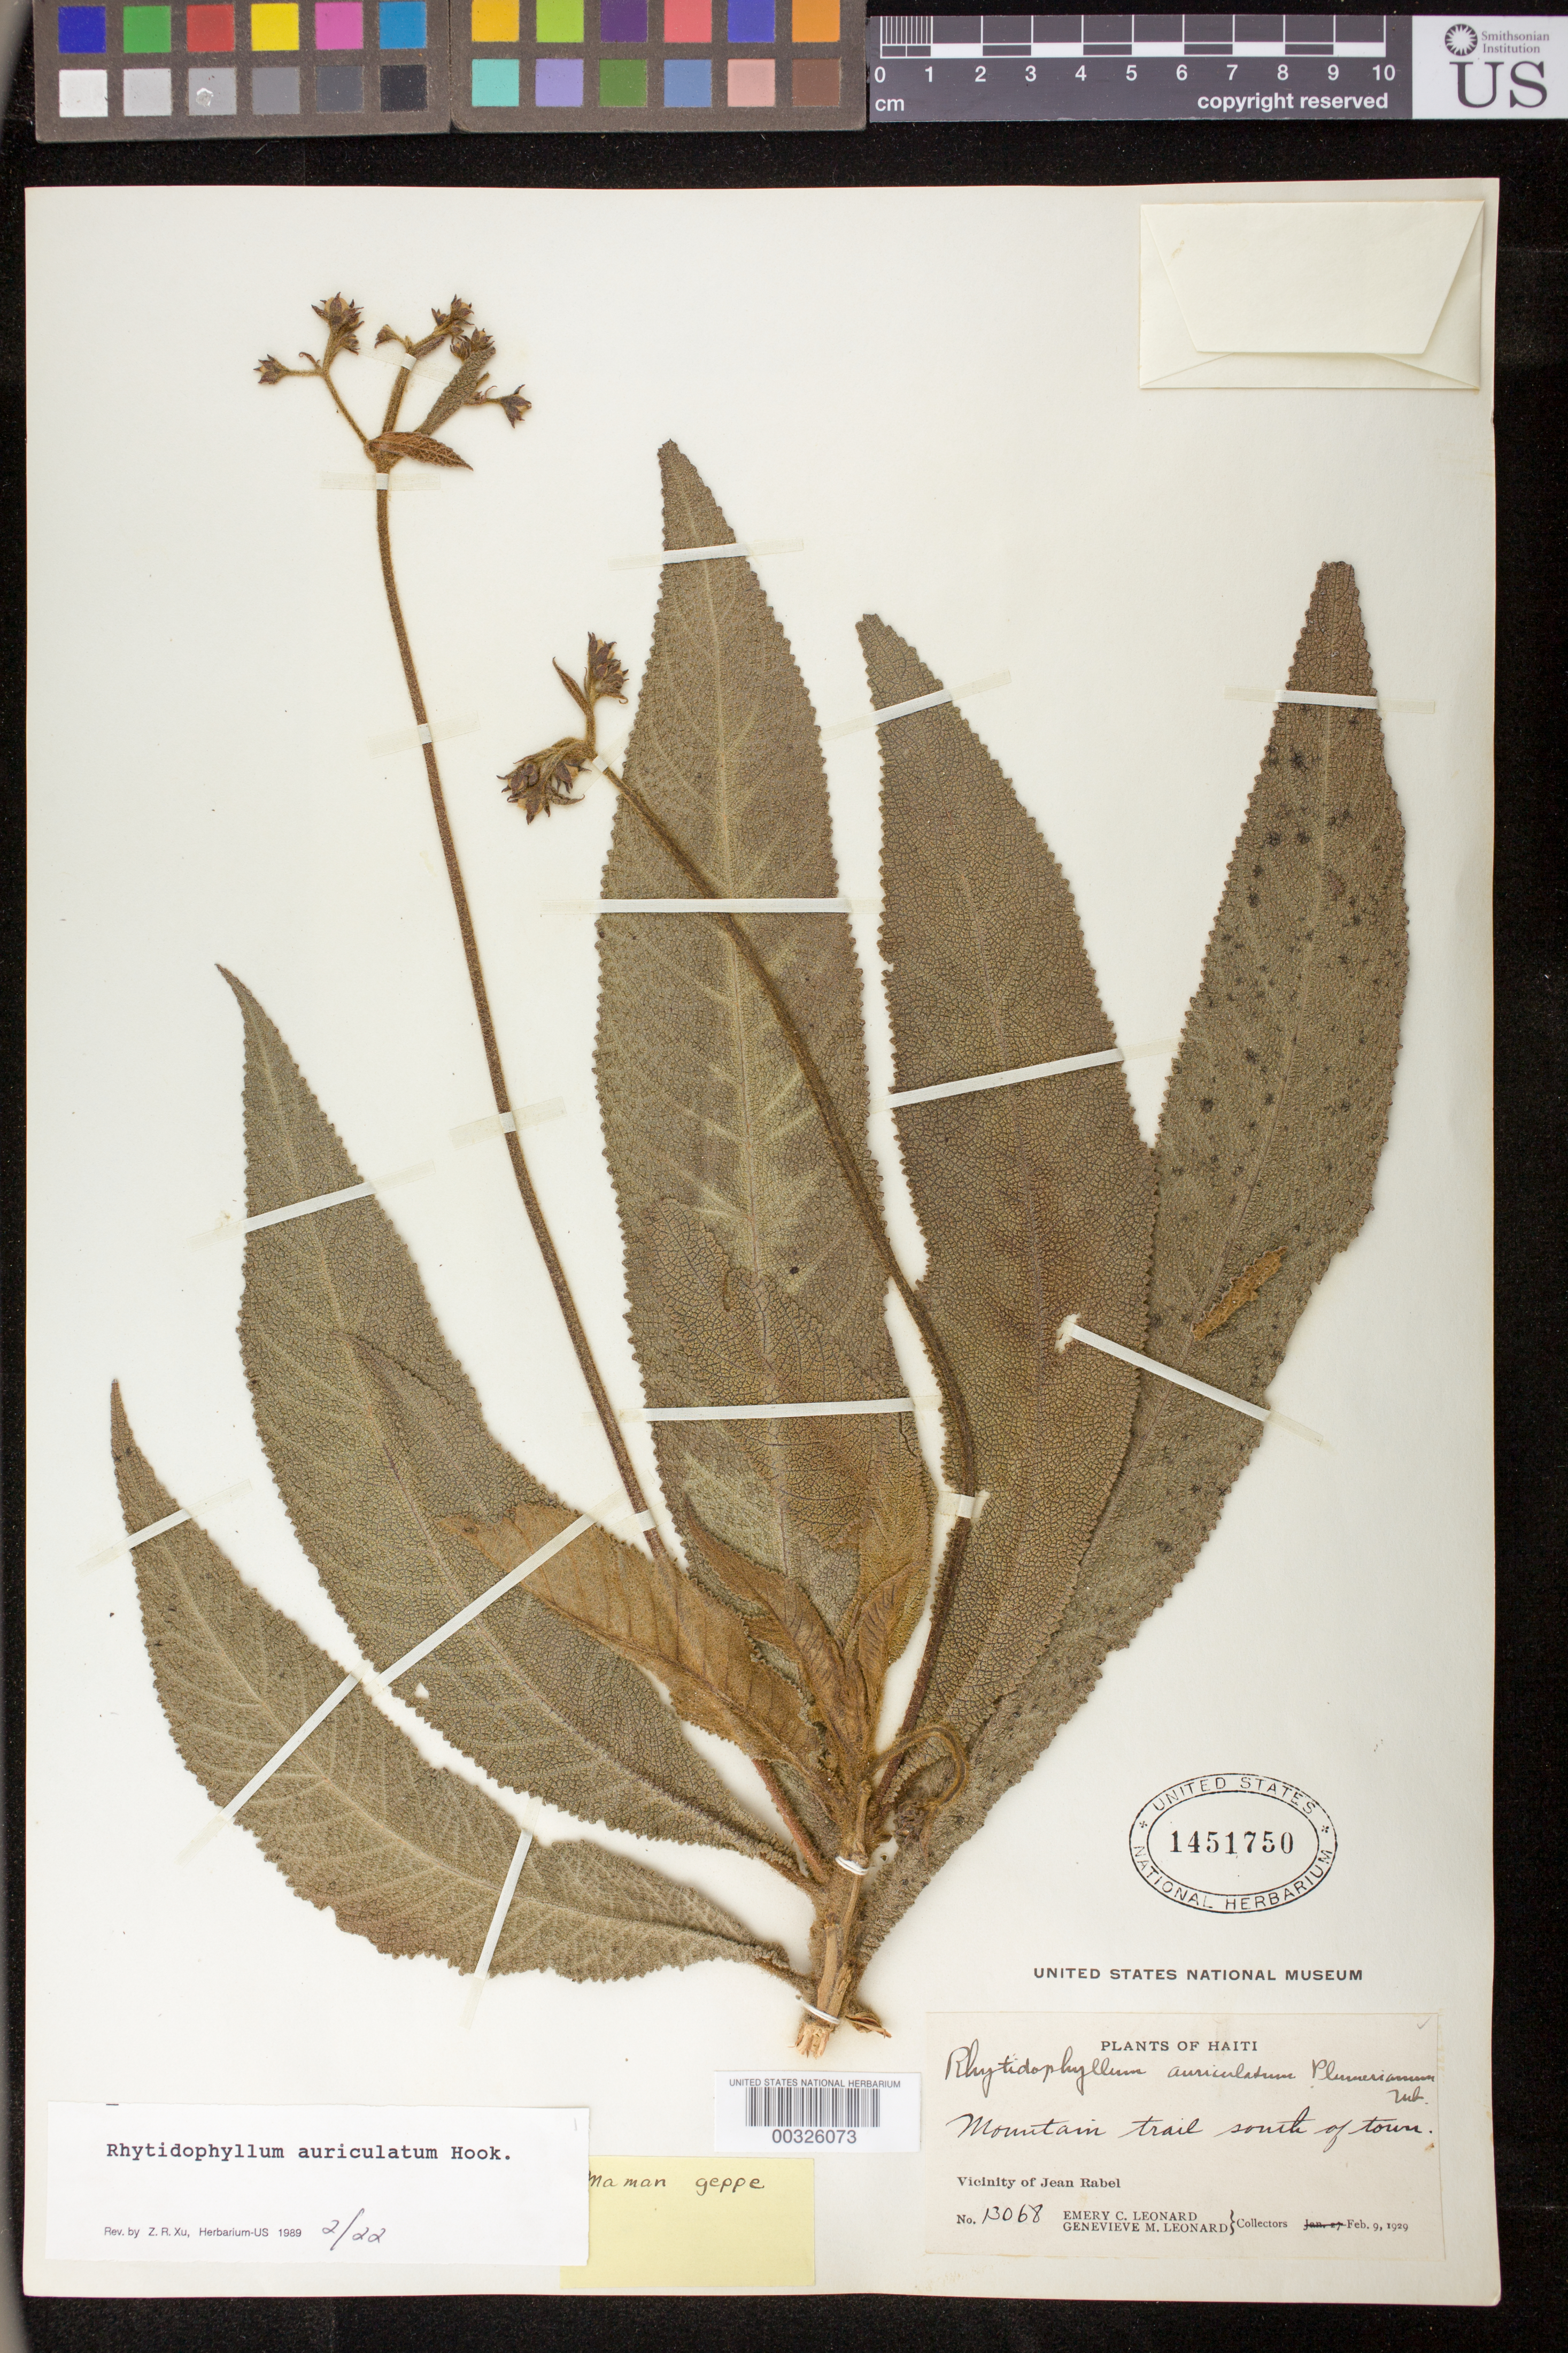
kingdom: Plantae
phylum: Tracheophyta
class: Magnoliopsida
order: Lamiales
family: Gesneriaceae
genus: Rhytidophyllum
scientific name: Rhytidophyllum auriculatum var. angustatum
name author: Urb.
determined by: Skog, Laurence E.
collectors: E. C. Leonard & G. M. Leonard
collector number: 13068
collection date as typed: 09 Feb 1929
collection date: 1929-02-09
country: Haiti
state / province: Nord-Ouest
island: Hispaniola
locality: Vicinity of Jean Rabel, mountain trail S of town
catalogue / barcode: US 1451750